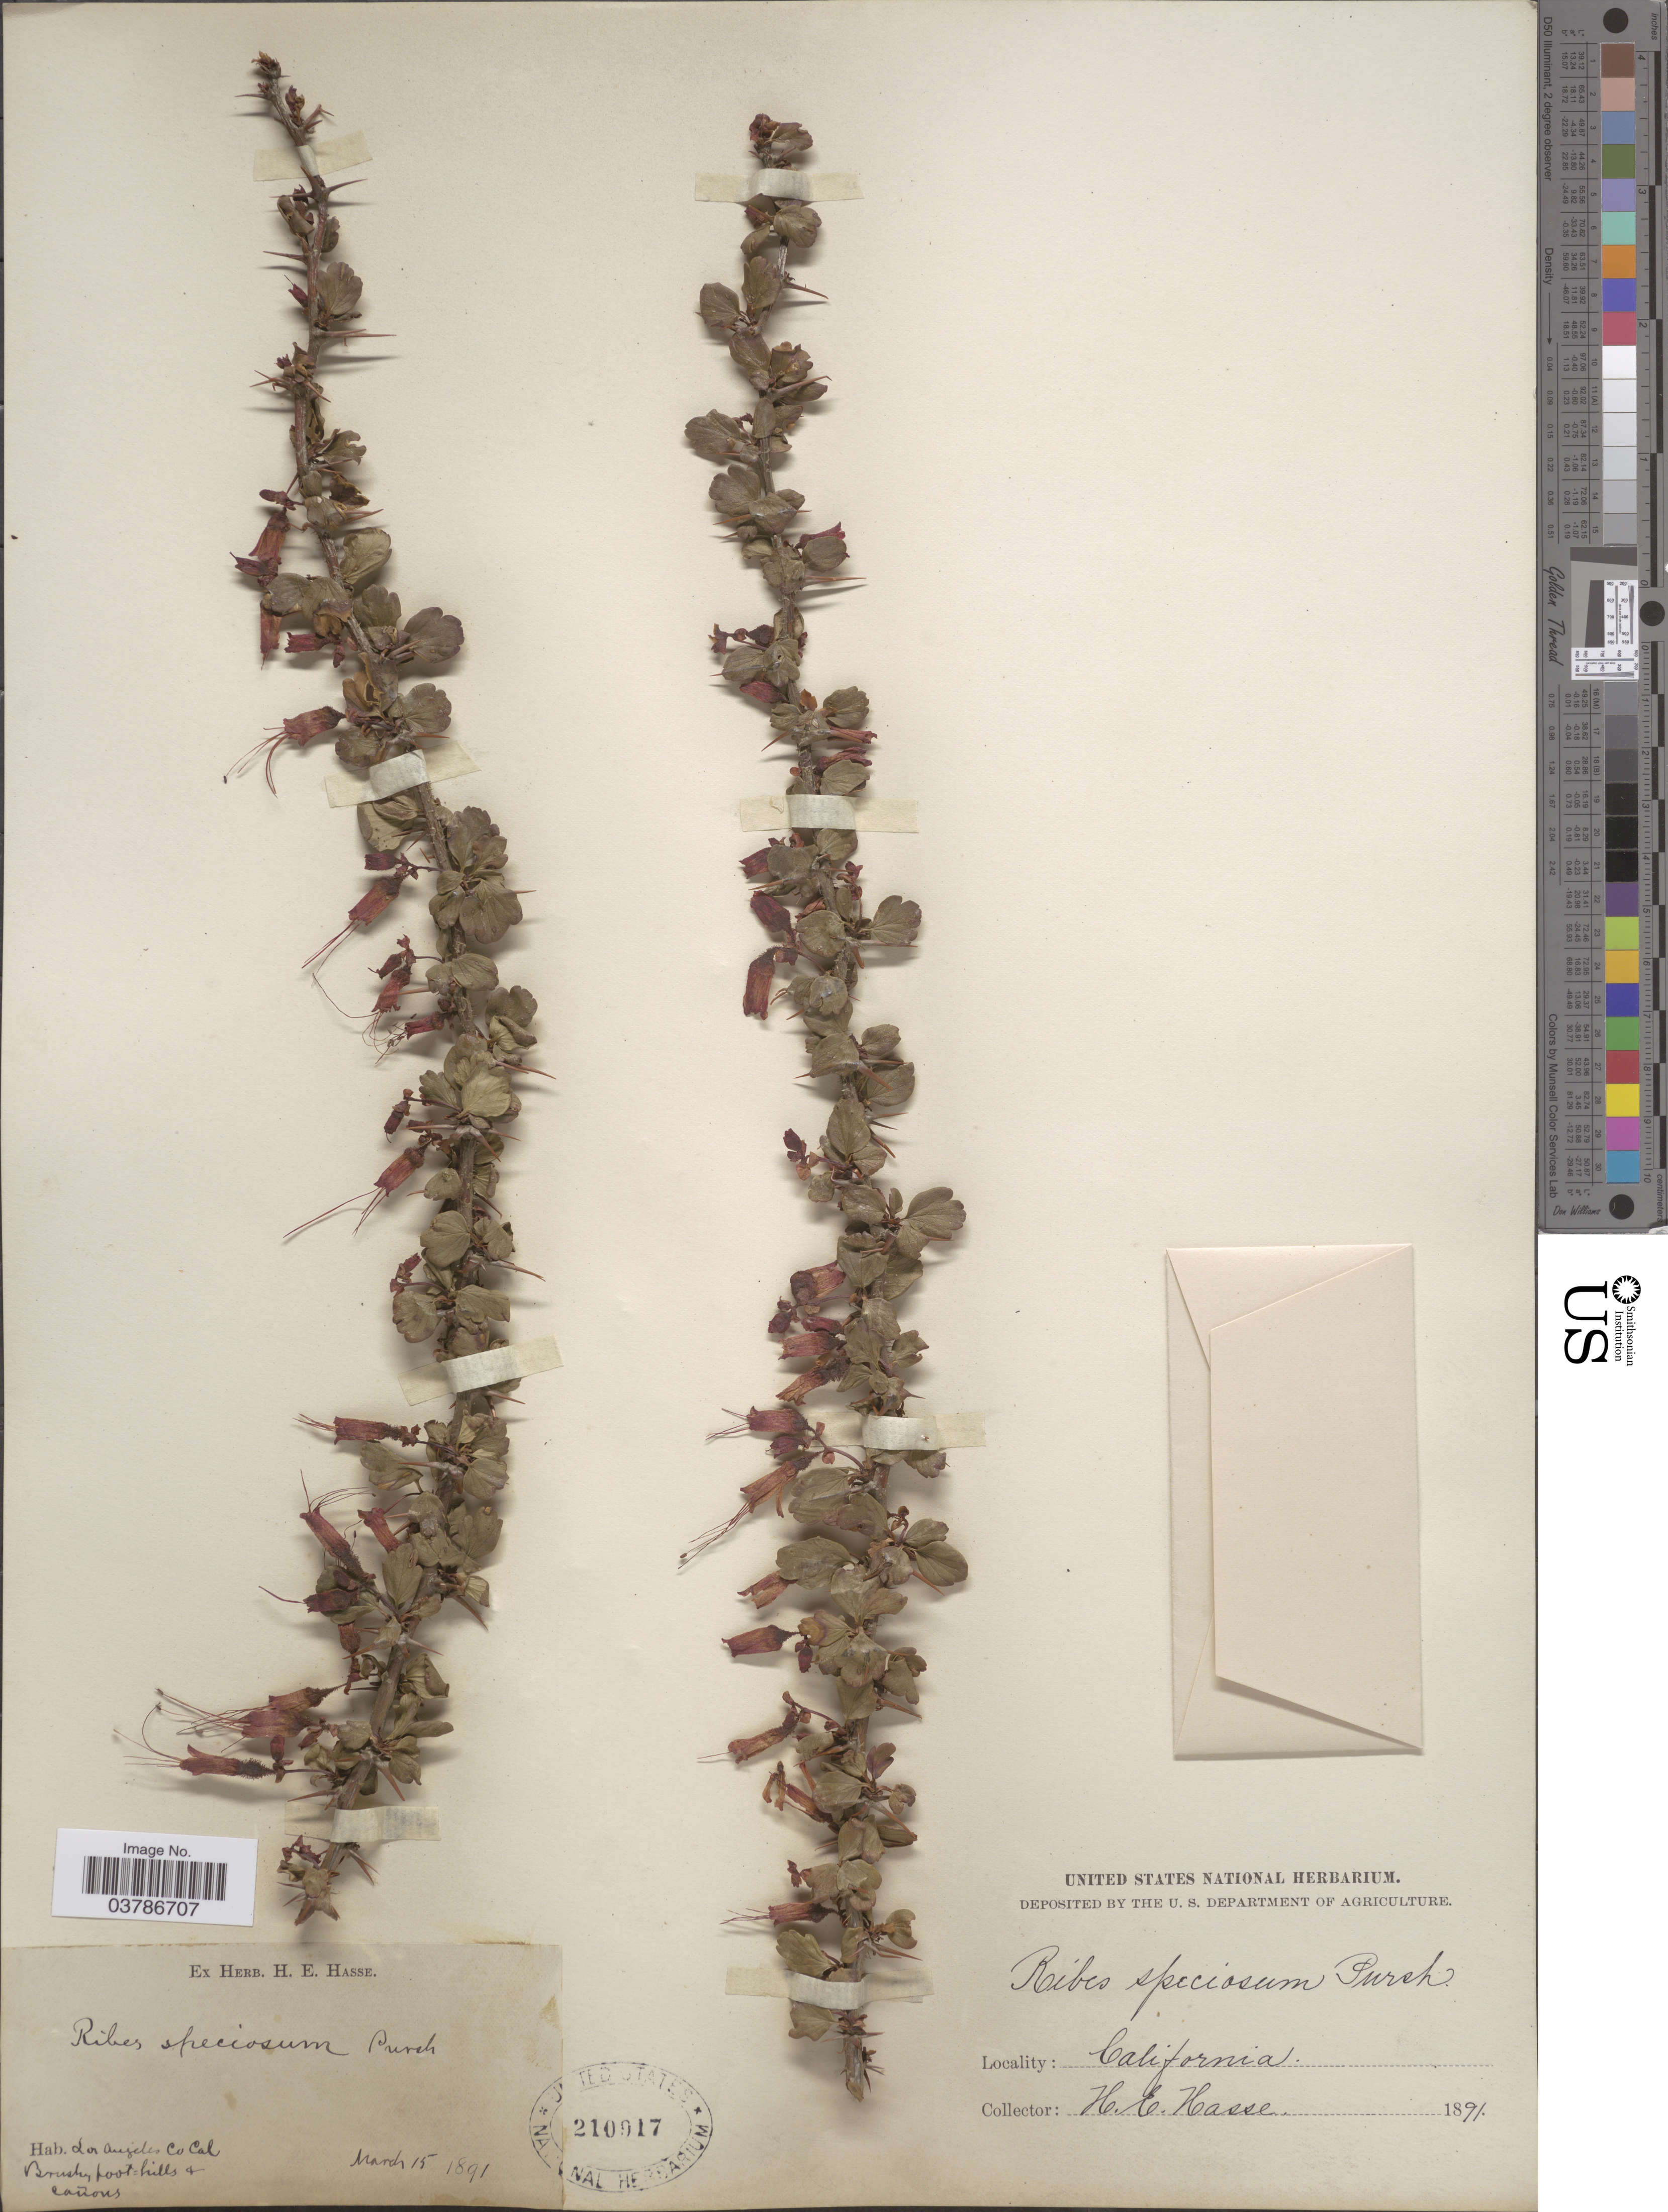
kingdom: Plantae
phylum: Tracheophyta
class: Magnoliopsida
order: Saxifragales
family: Grossulariaceae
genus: Ribes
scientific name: Ribes speciosum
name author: Pursh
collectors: H. E. Hasse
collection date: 1891-03-15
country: United States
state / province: California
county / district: Los Angeles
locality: Los Angeles Co. Brushy foothills & cañons.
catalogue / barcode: US 210917